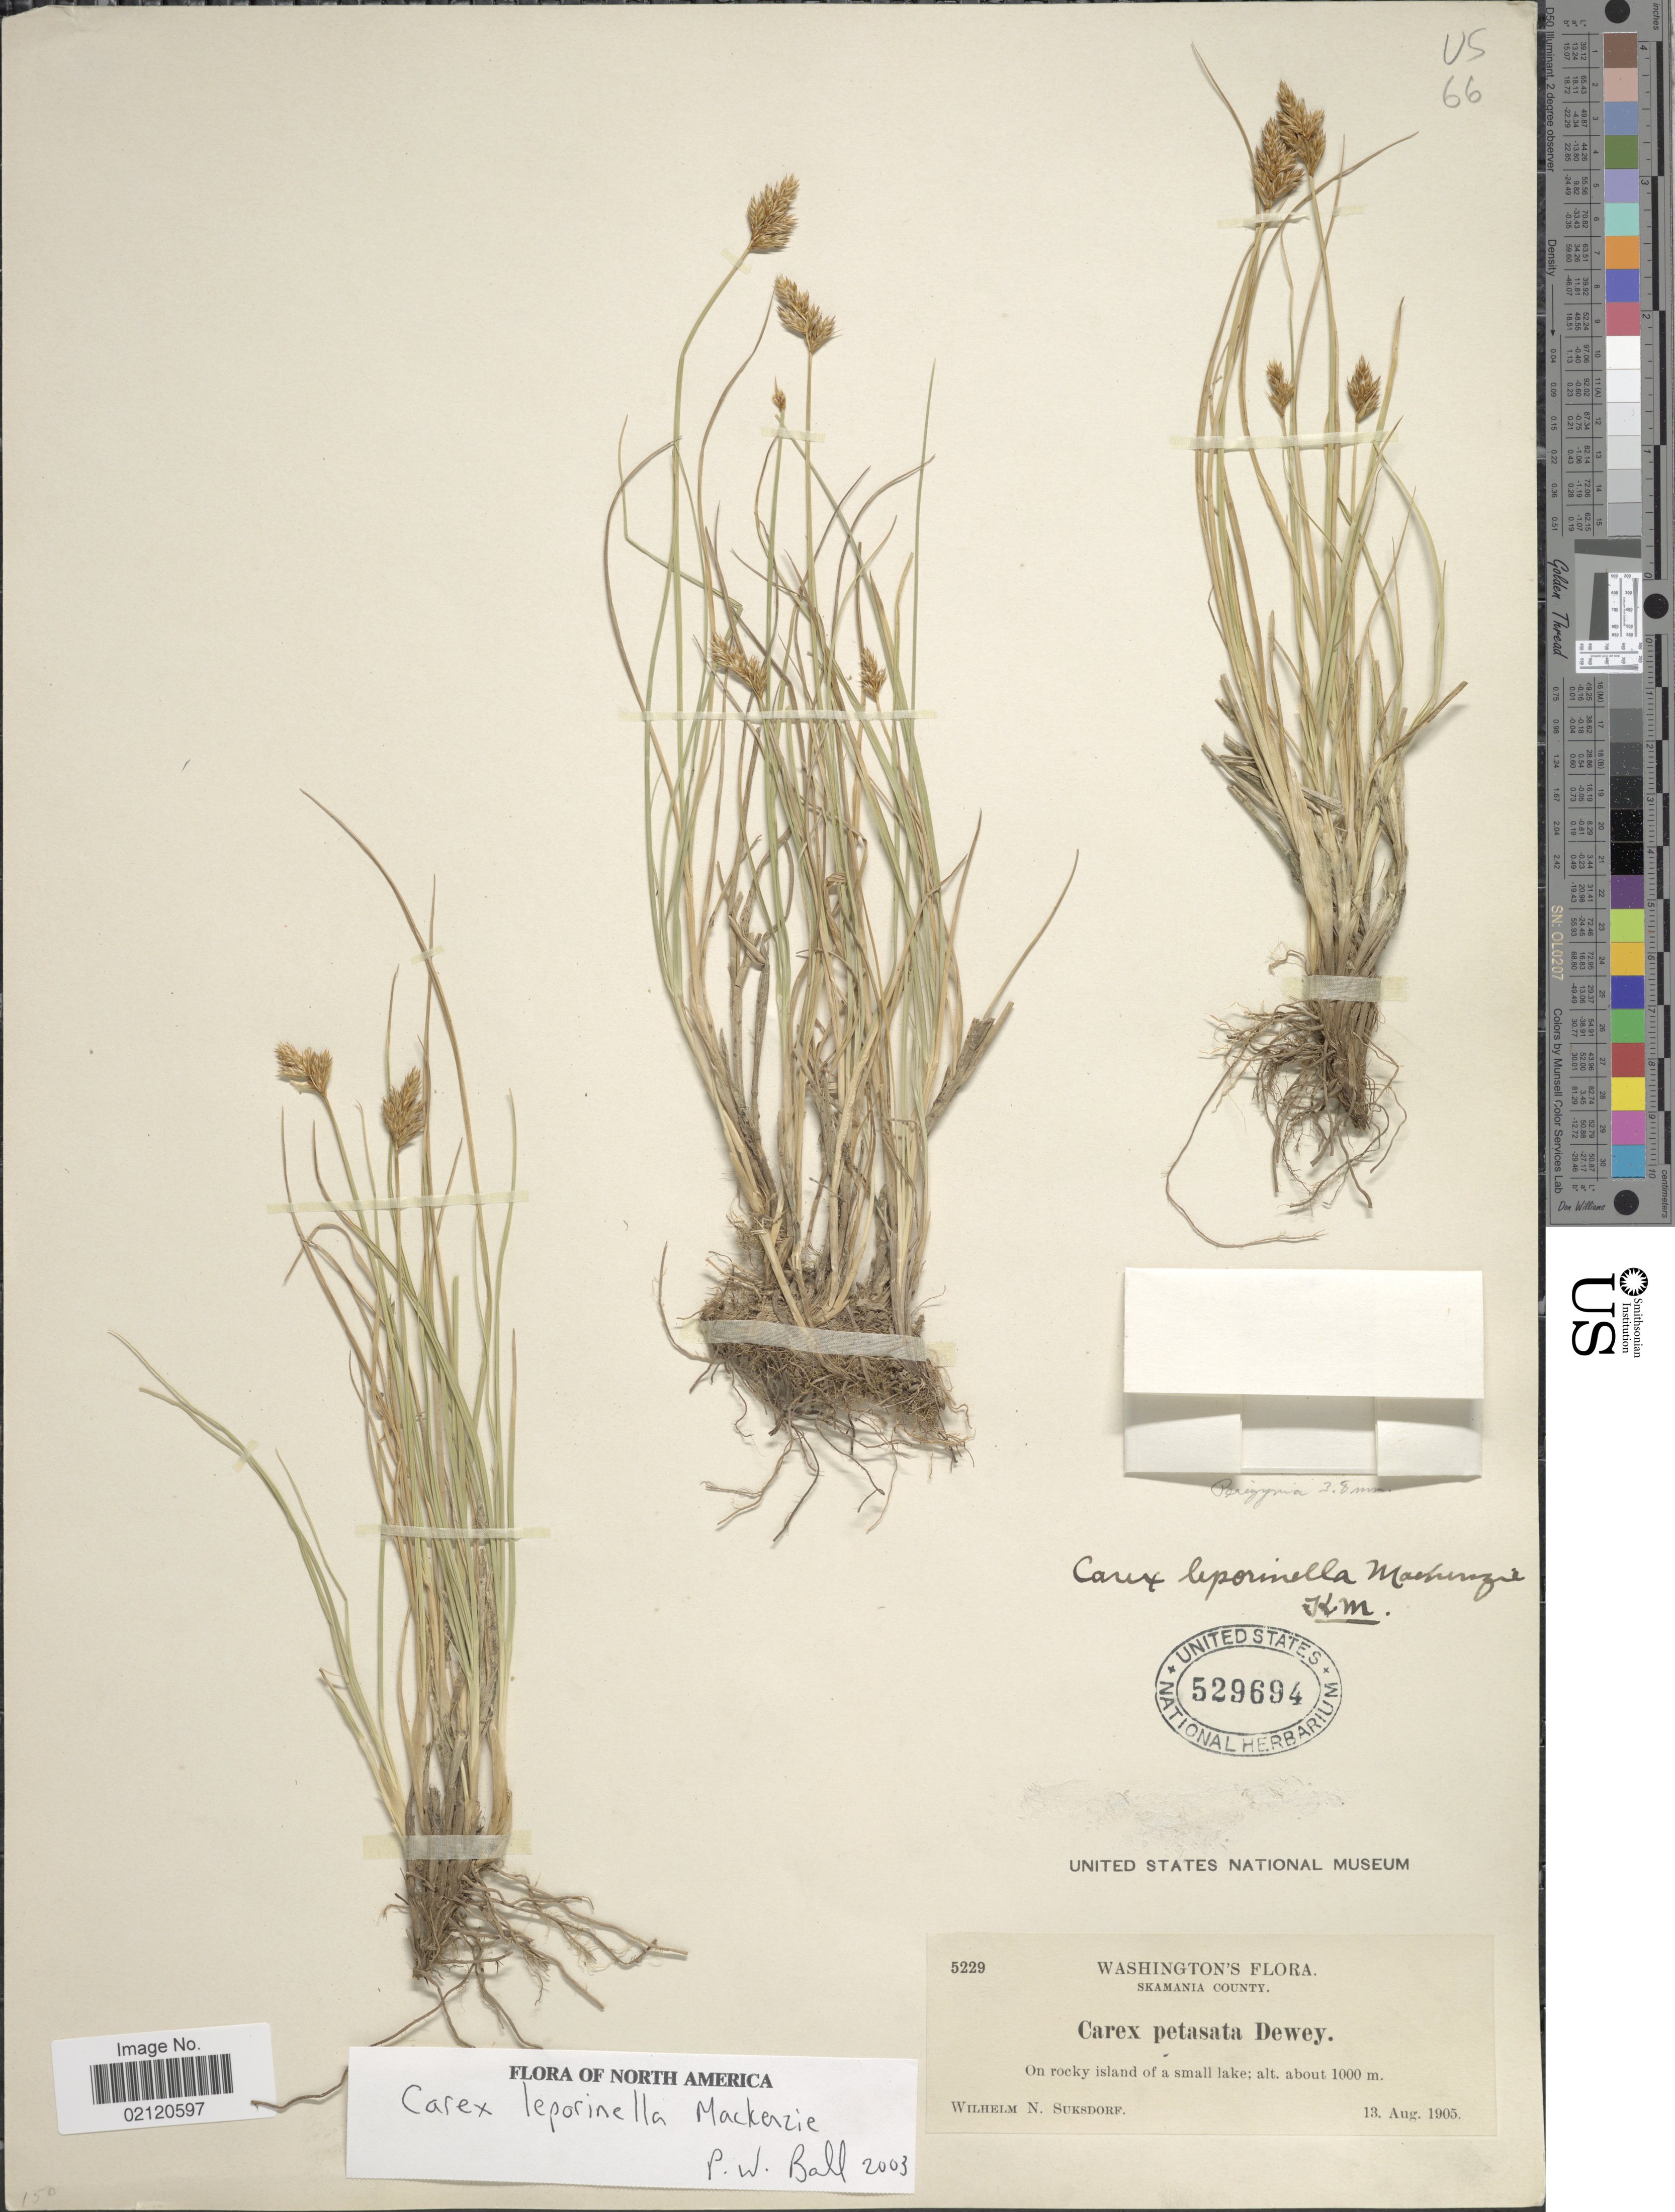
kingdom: Plantae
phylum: Tracheophyta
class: Liliopsida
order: Poales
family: Cyperaceae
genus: Carex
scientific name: Carex leporinella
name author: Mack.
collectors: W. N. Suksdorf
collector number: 5229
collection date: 1905-08-13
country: United States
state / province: Washington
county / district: Skamania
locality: Skamania County, On rocky island of a small lake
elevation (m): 1000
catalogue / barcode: US 529694